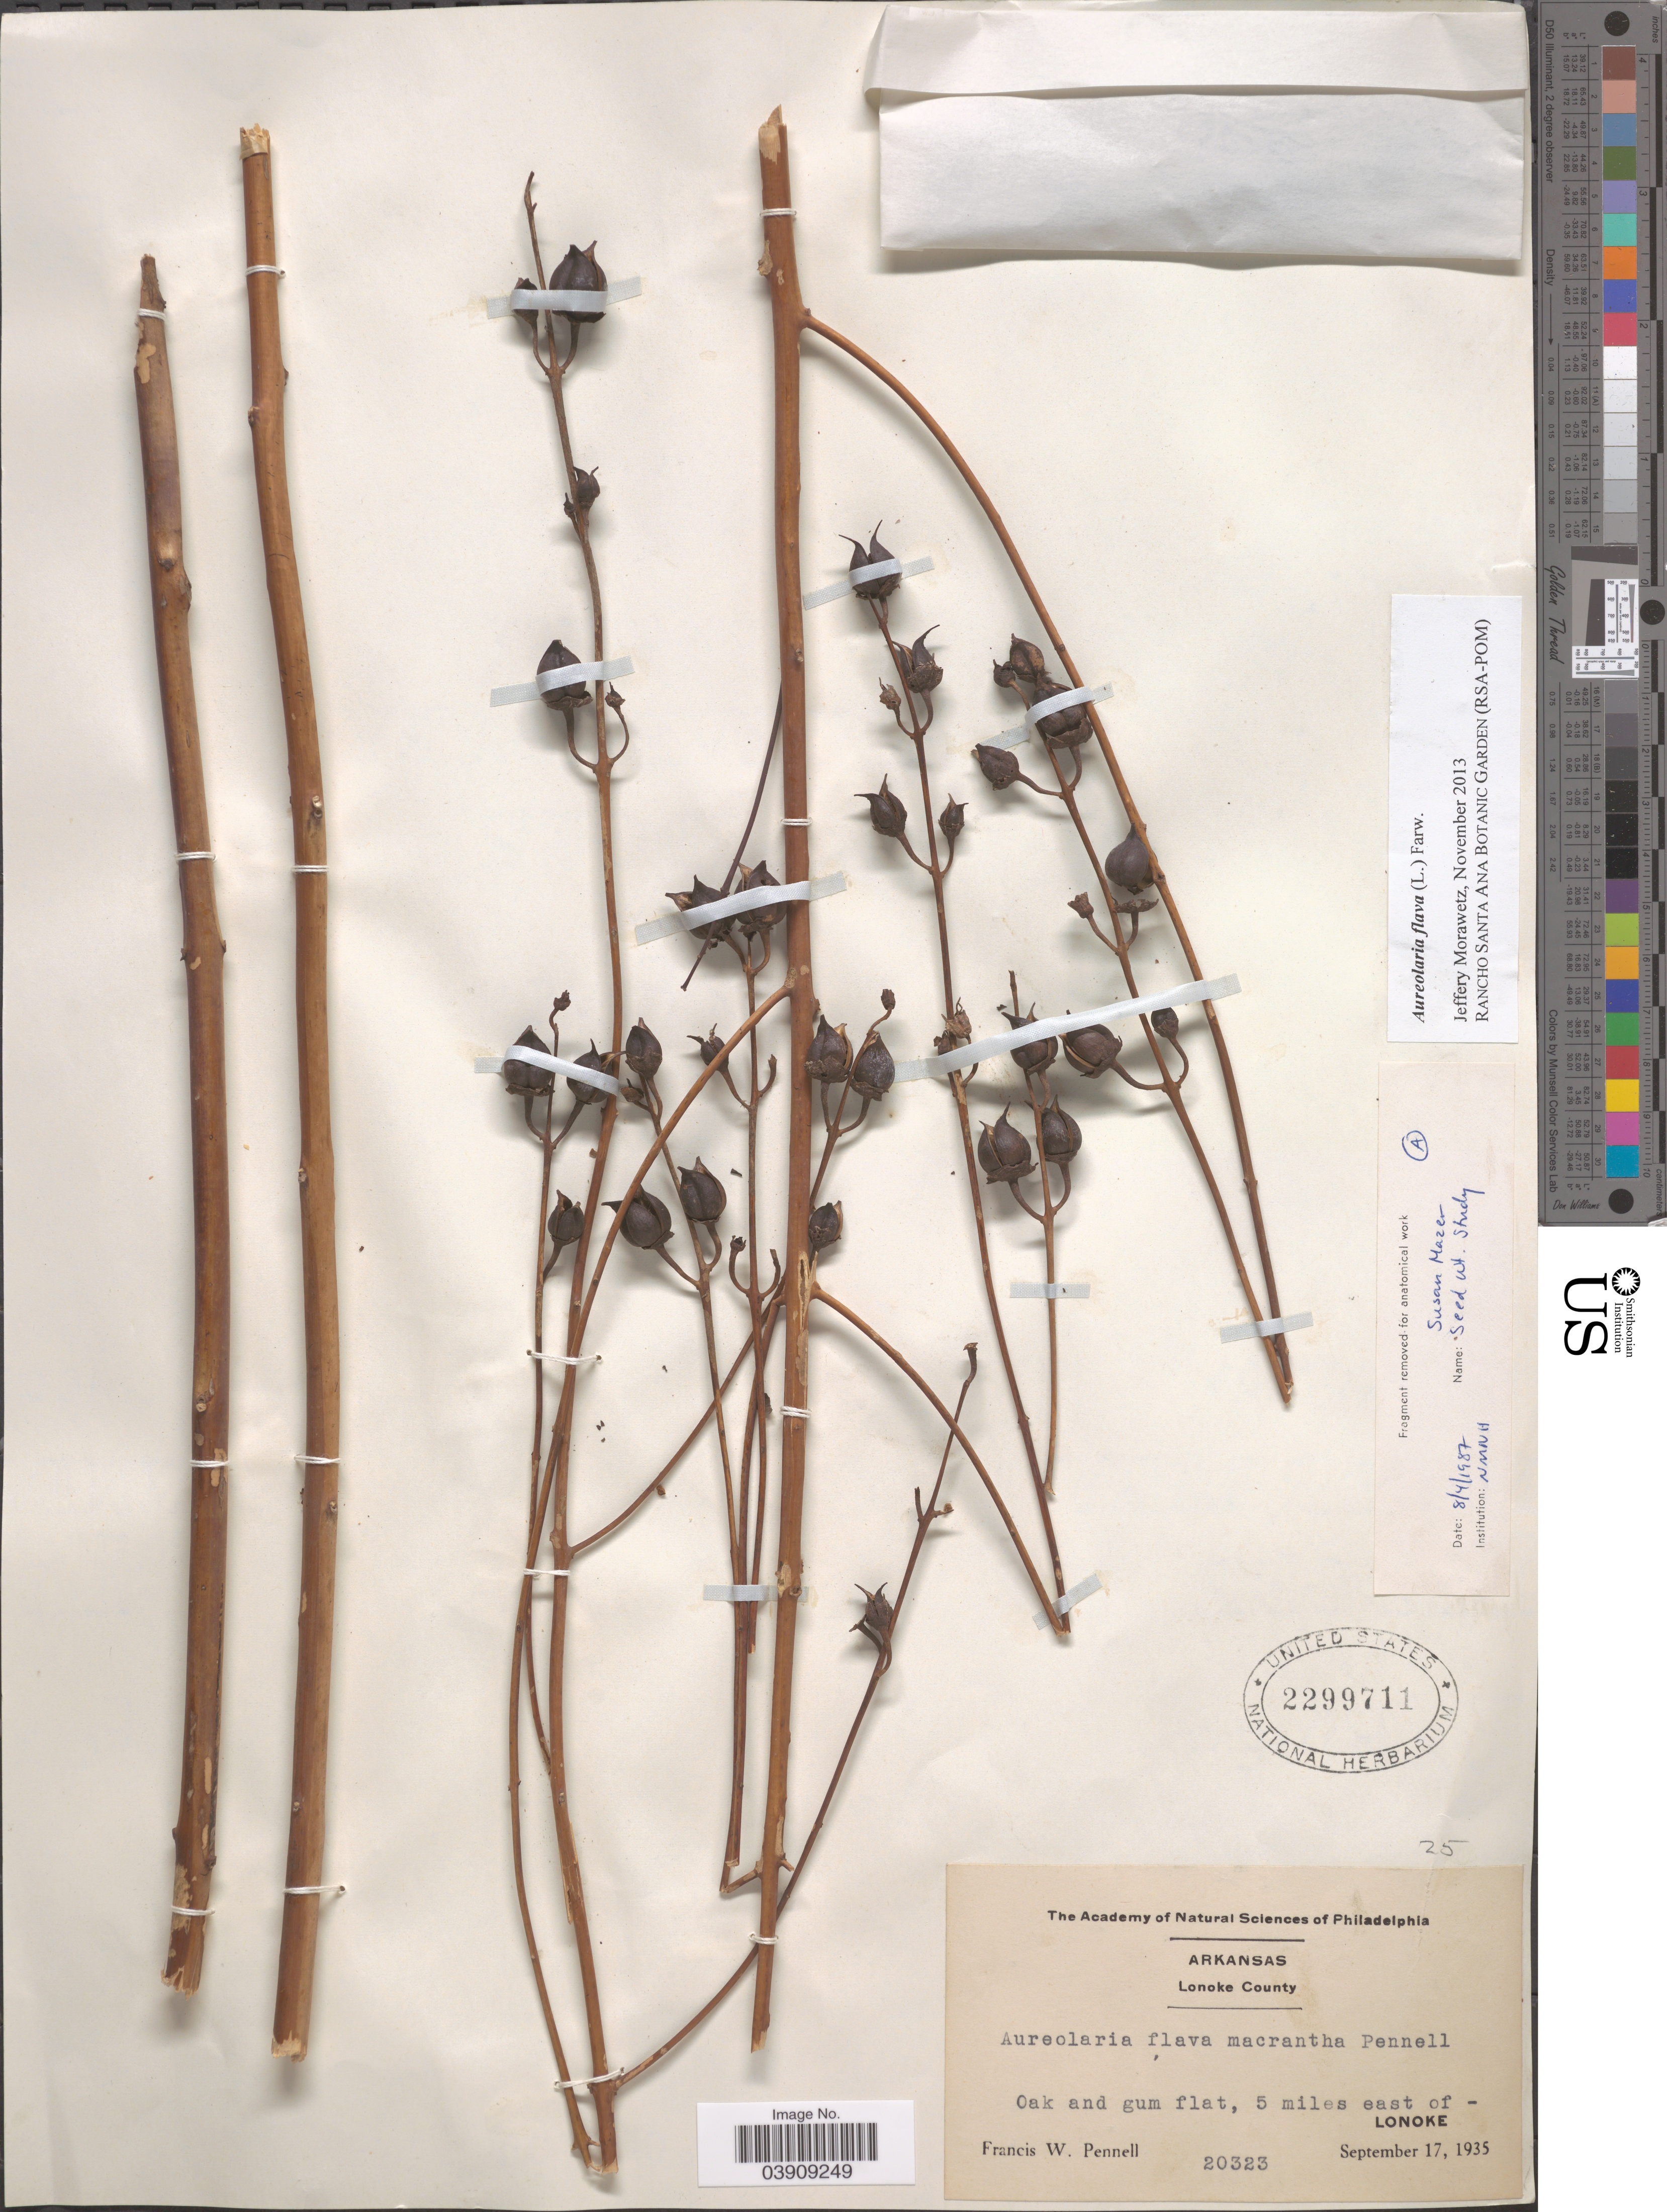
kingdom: Plantae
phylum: Tracheophyta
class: Magnoliopsida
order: Lamiales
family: Orobanchaceae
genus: Aureolaria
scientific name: Aureolaria flava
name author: (L.) Farw.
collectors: F. W. Pennell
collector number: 20323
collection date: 1935-09-17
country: United States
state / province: Arkansas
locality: Lonoke County. 5 miles east of Lonoke.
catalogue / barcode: US 2299711